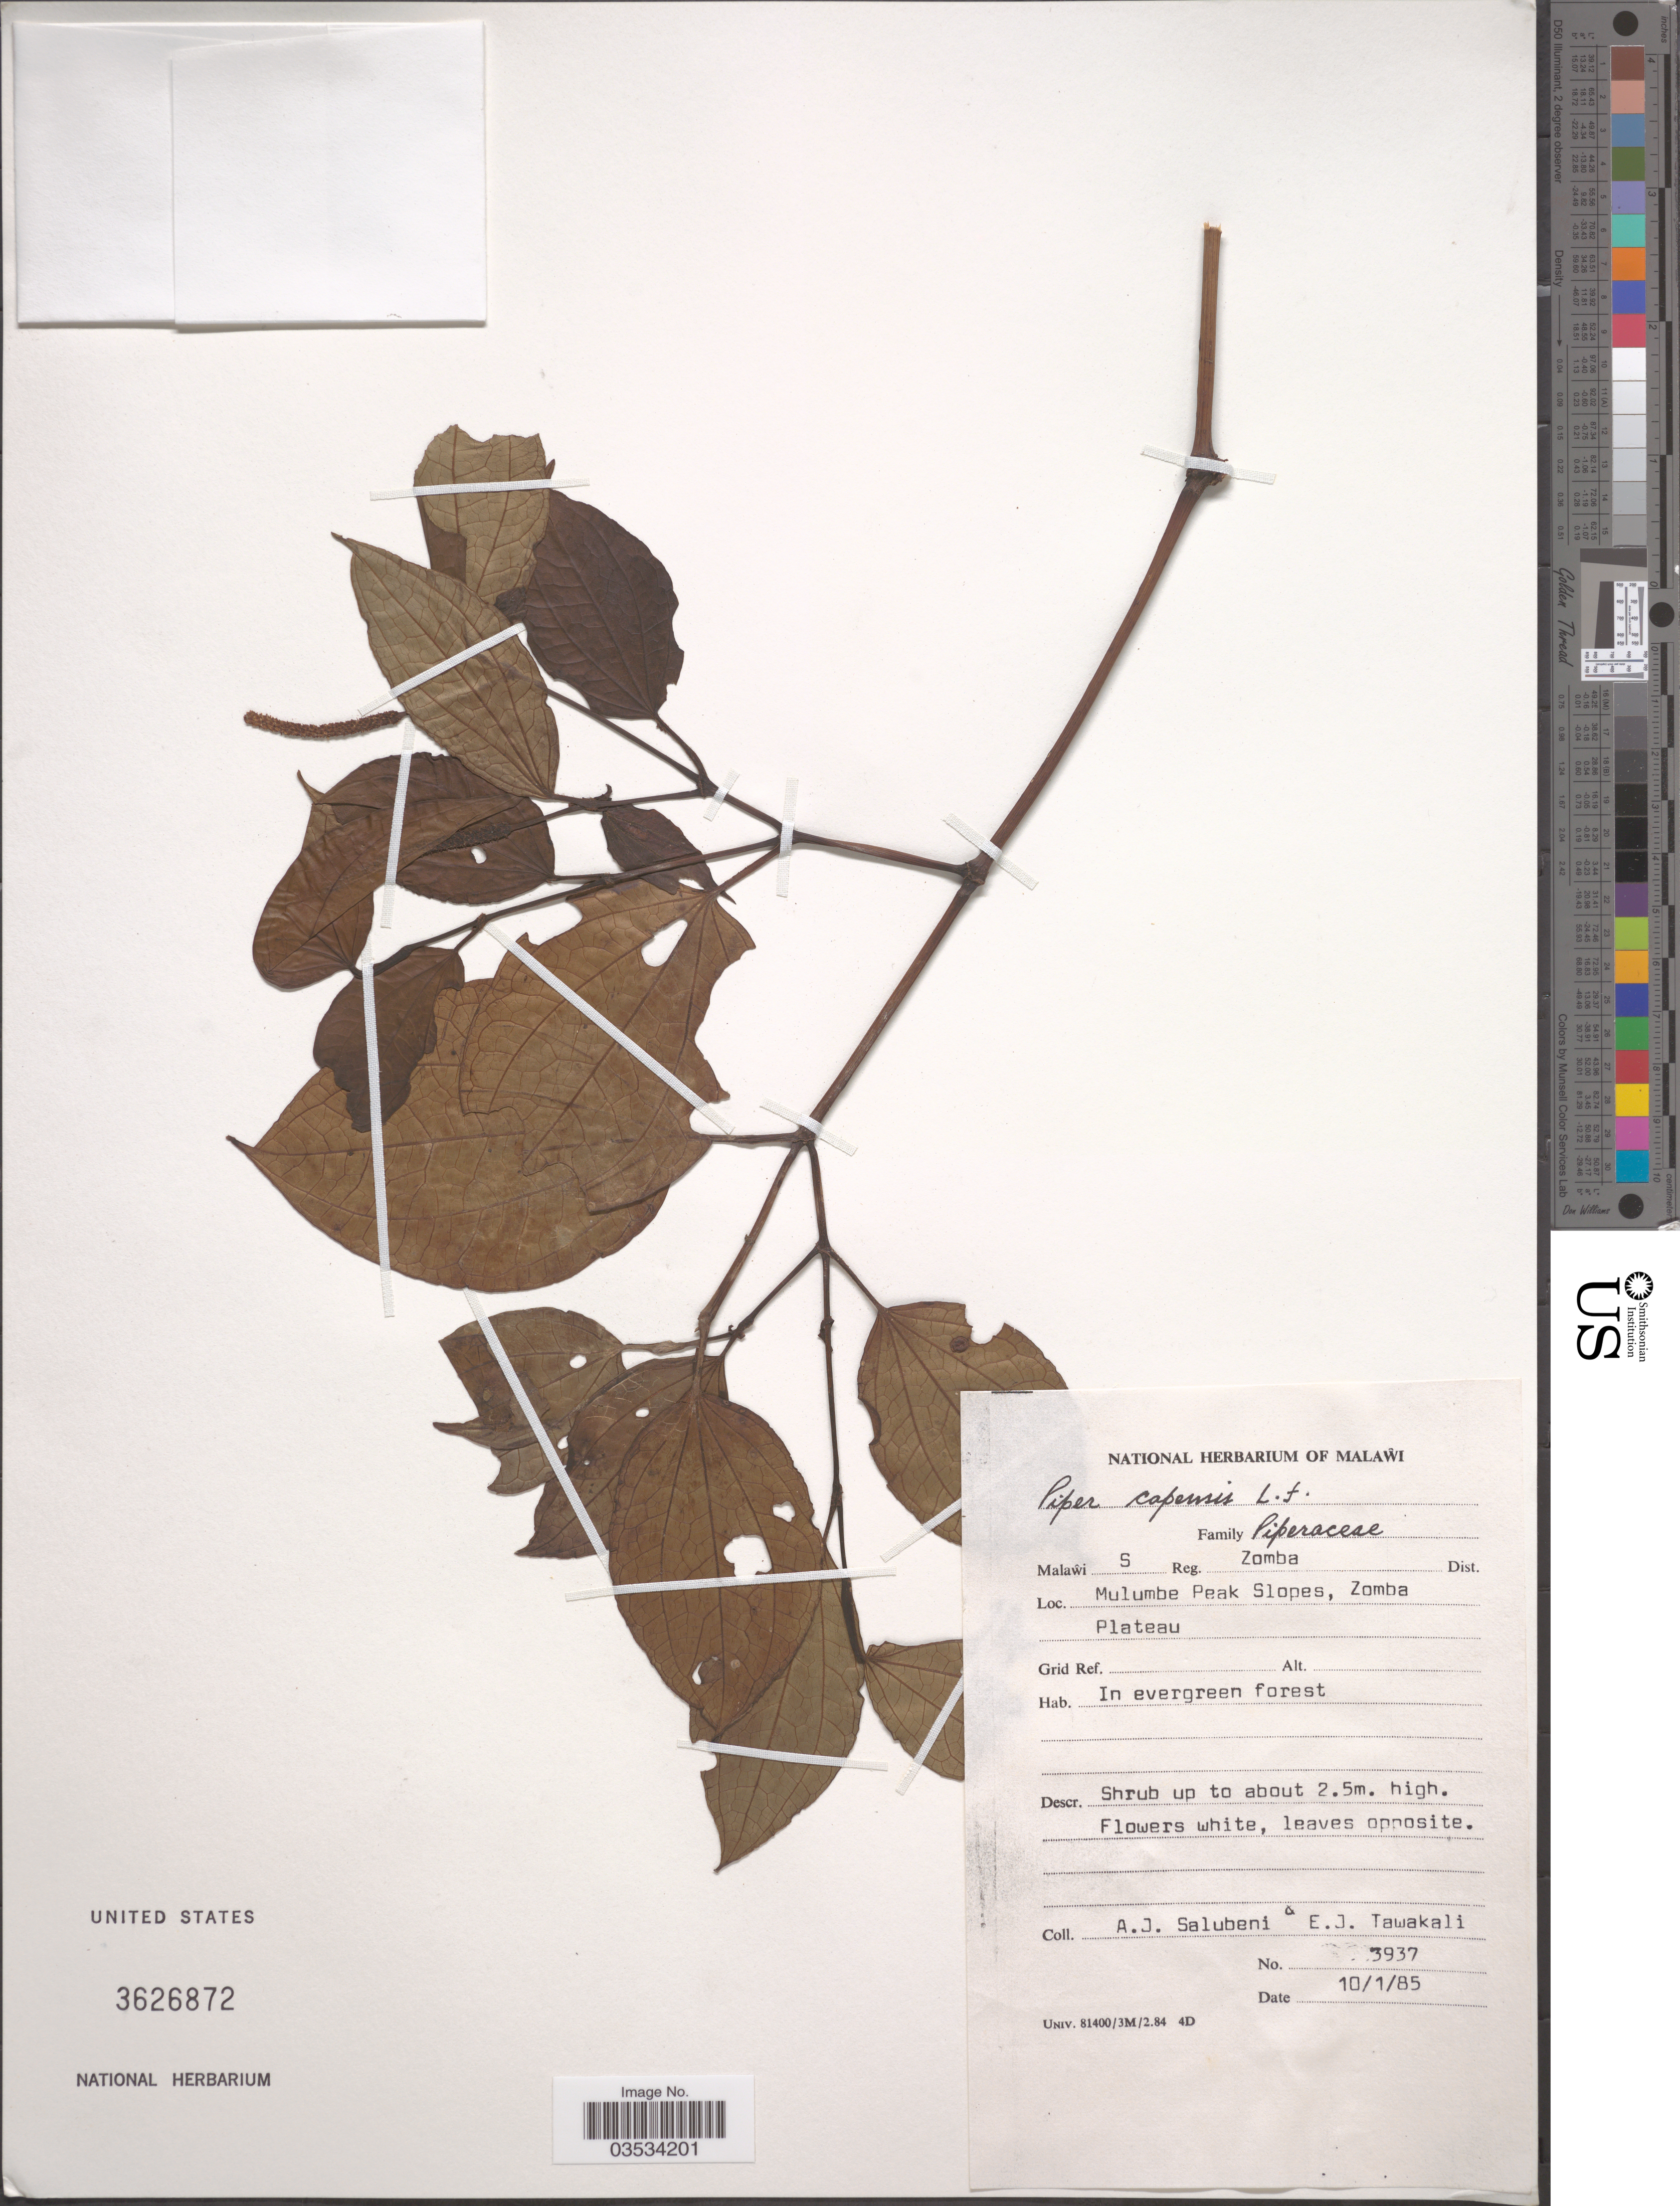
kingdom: Plantae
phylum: Tracheophyta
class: Magnoliopsida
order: Piperales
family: Piperaceae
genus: Piper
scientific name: Piper capense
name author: L. f.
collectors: A. J. Salubeni & E. Tawakali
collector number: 3937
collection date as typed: Transcribed d/m/y: 10/1/85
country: Malawi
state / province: Southern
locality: Malawi S Reg. Zomba Dist. Mulumbe Peak Slopes, Zomba Plateau.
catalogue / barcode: US 3626872